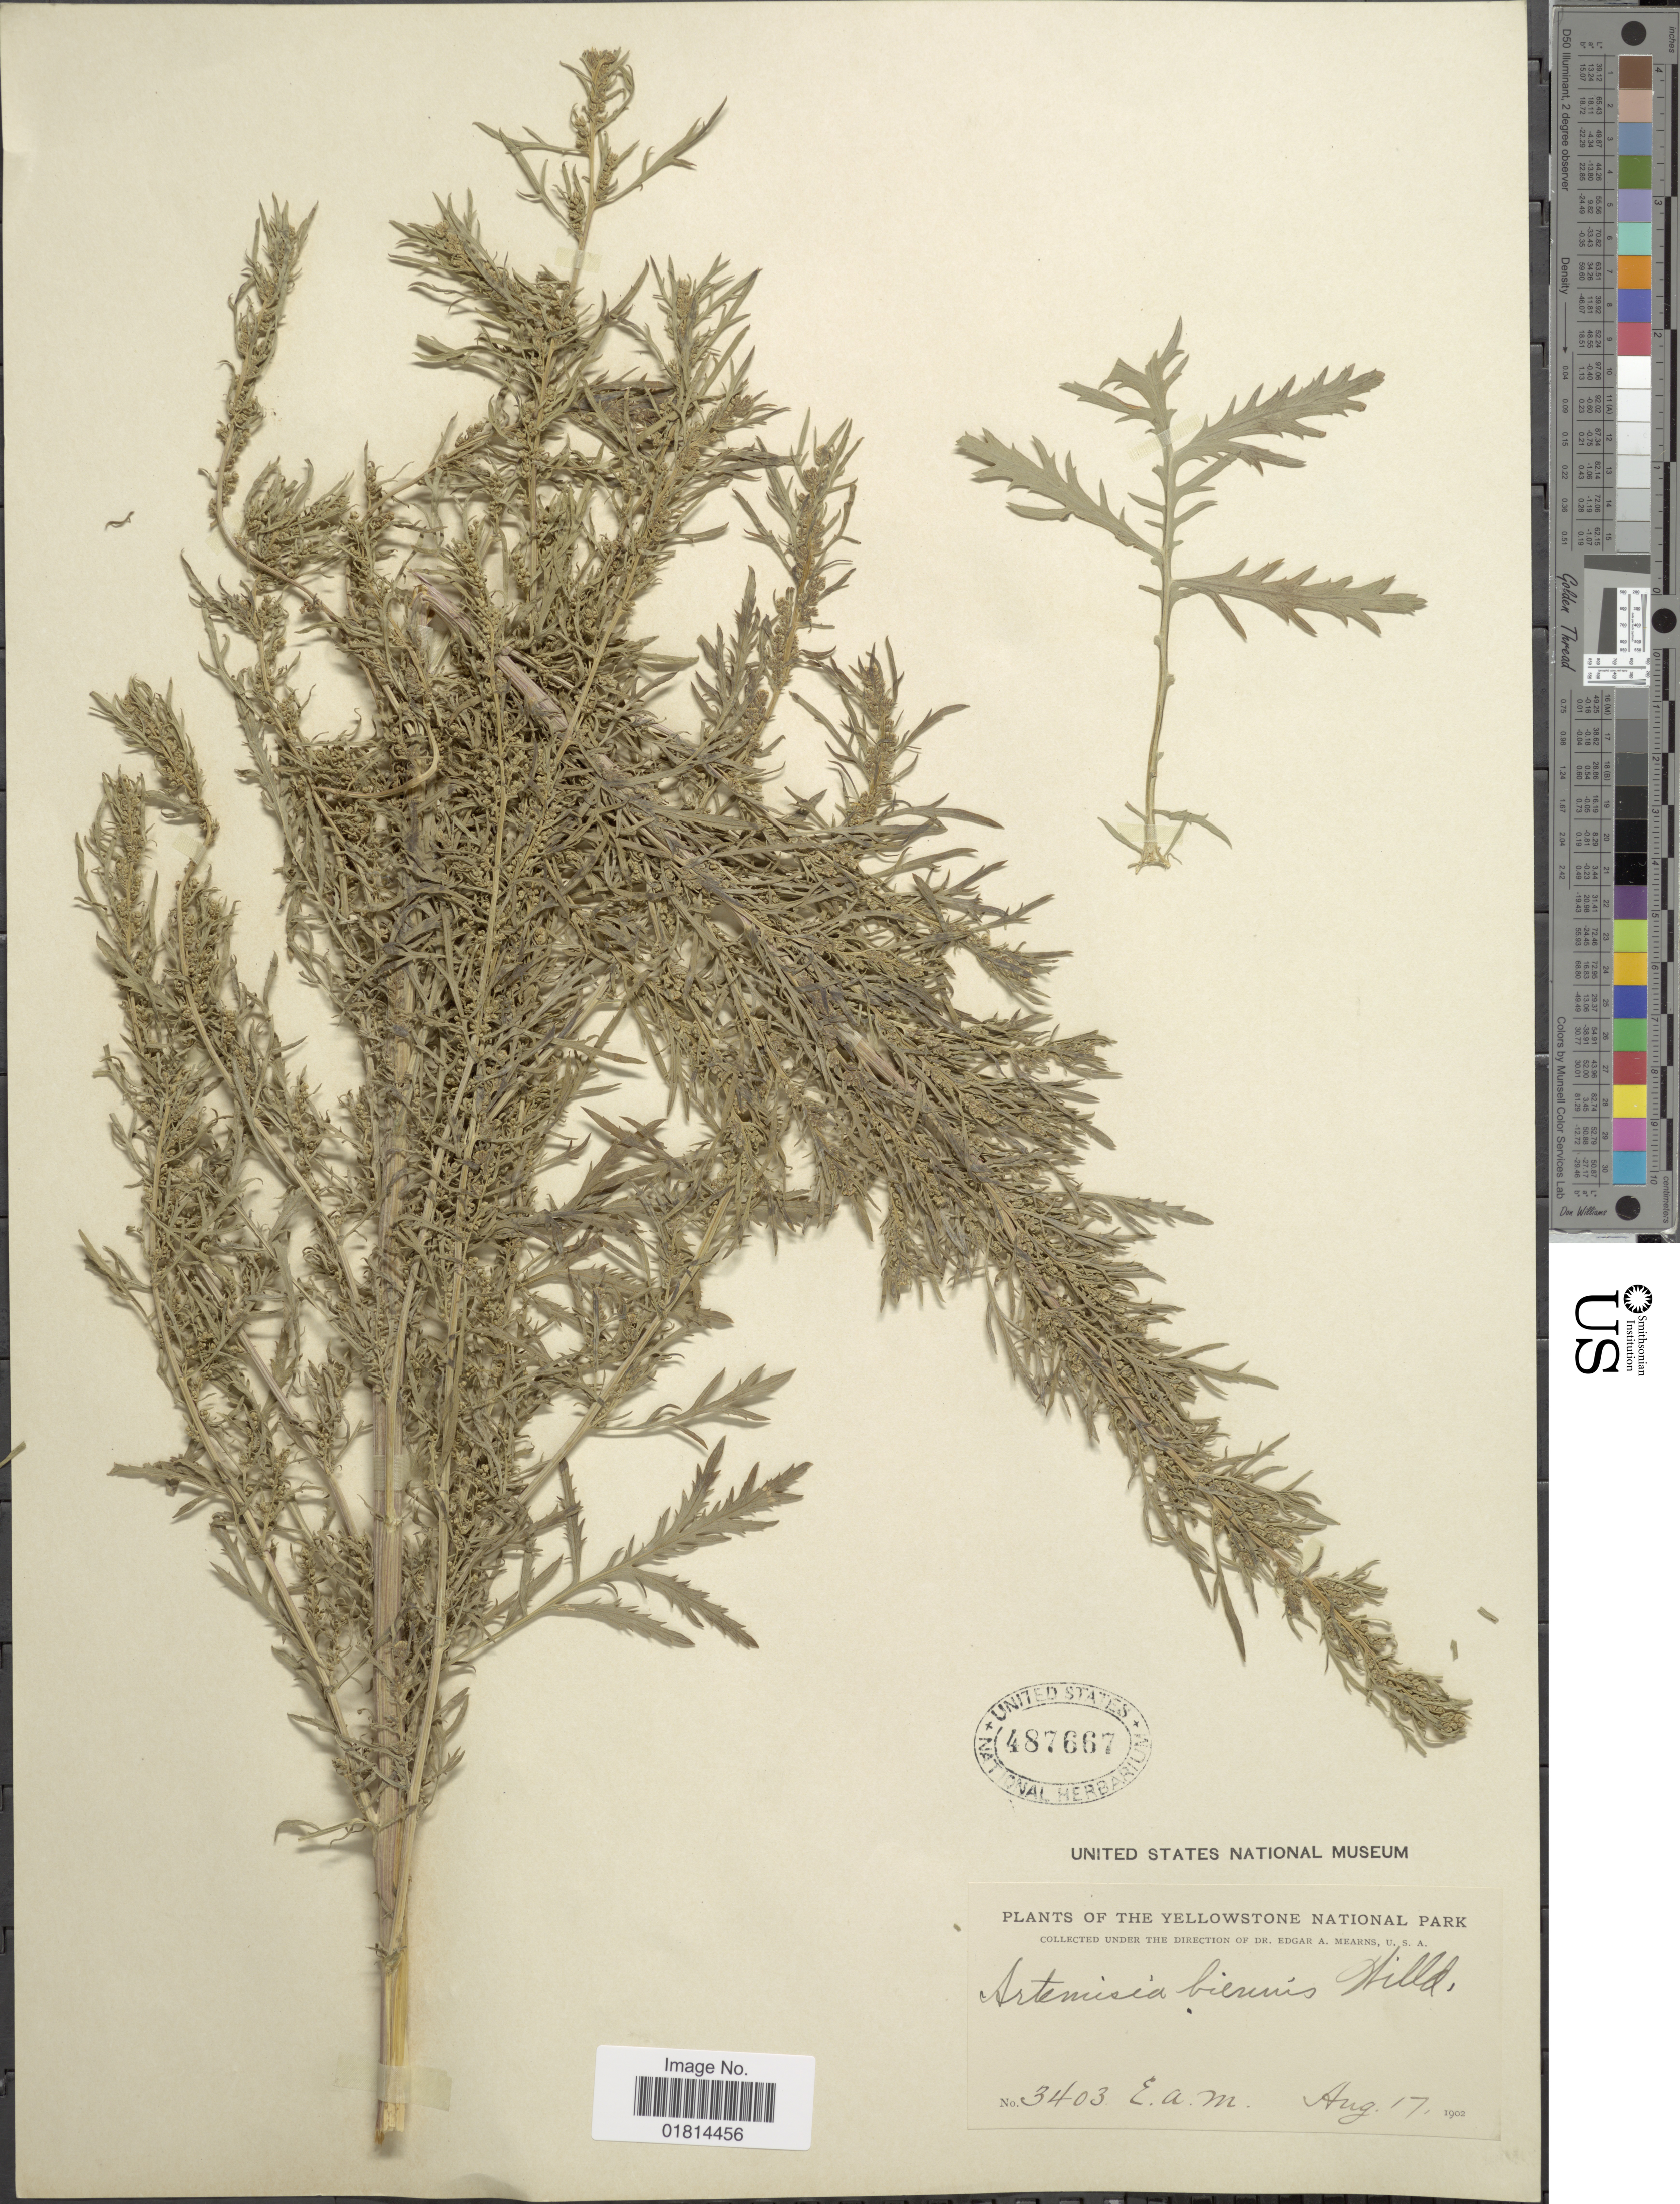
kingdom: Plantae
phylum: Tracheophyta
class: Magnoliopsida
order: Asterales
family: Asteraceae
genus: Artemisia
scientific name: Artemisia biennis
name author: Willd.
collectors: E. A. Mearns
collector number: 3403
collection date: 1902-08-17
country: United States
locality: Yellowstone National Park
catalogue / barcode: US 487667